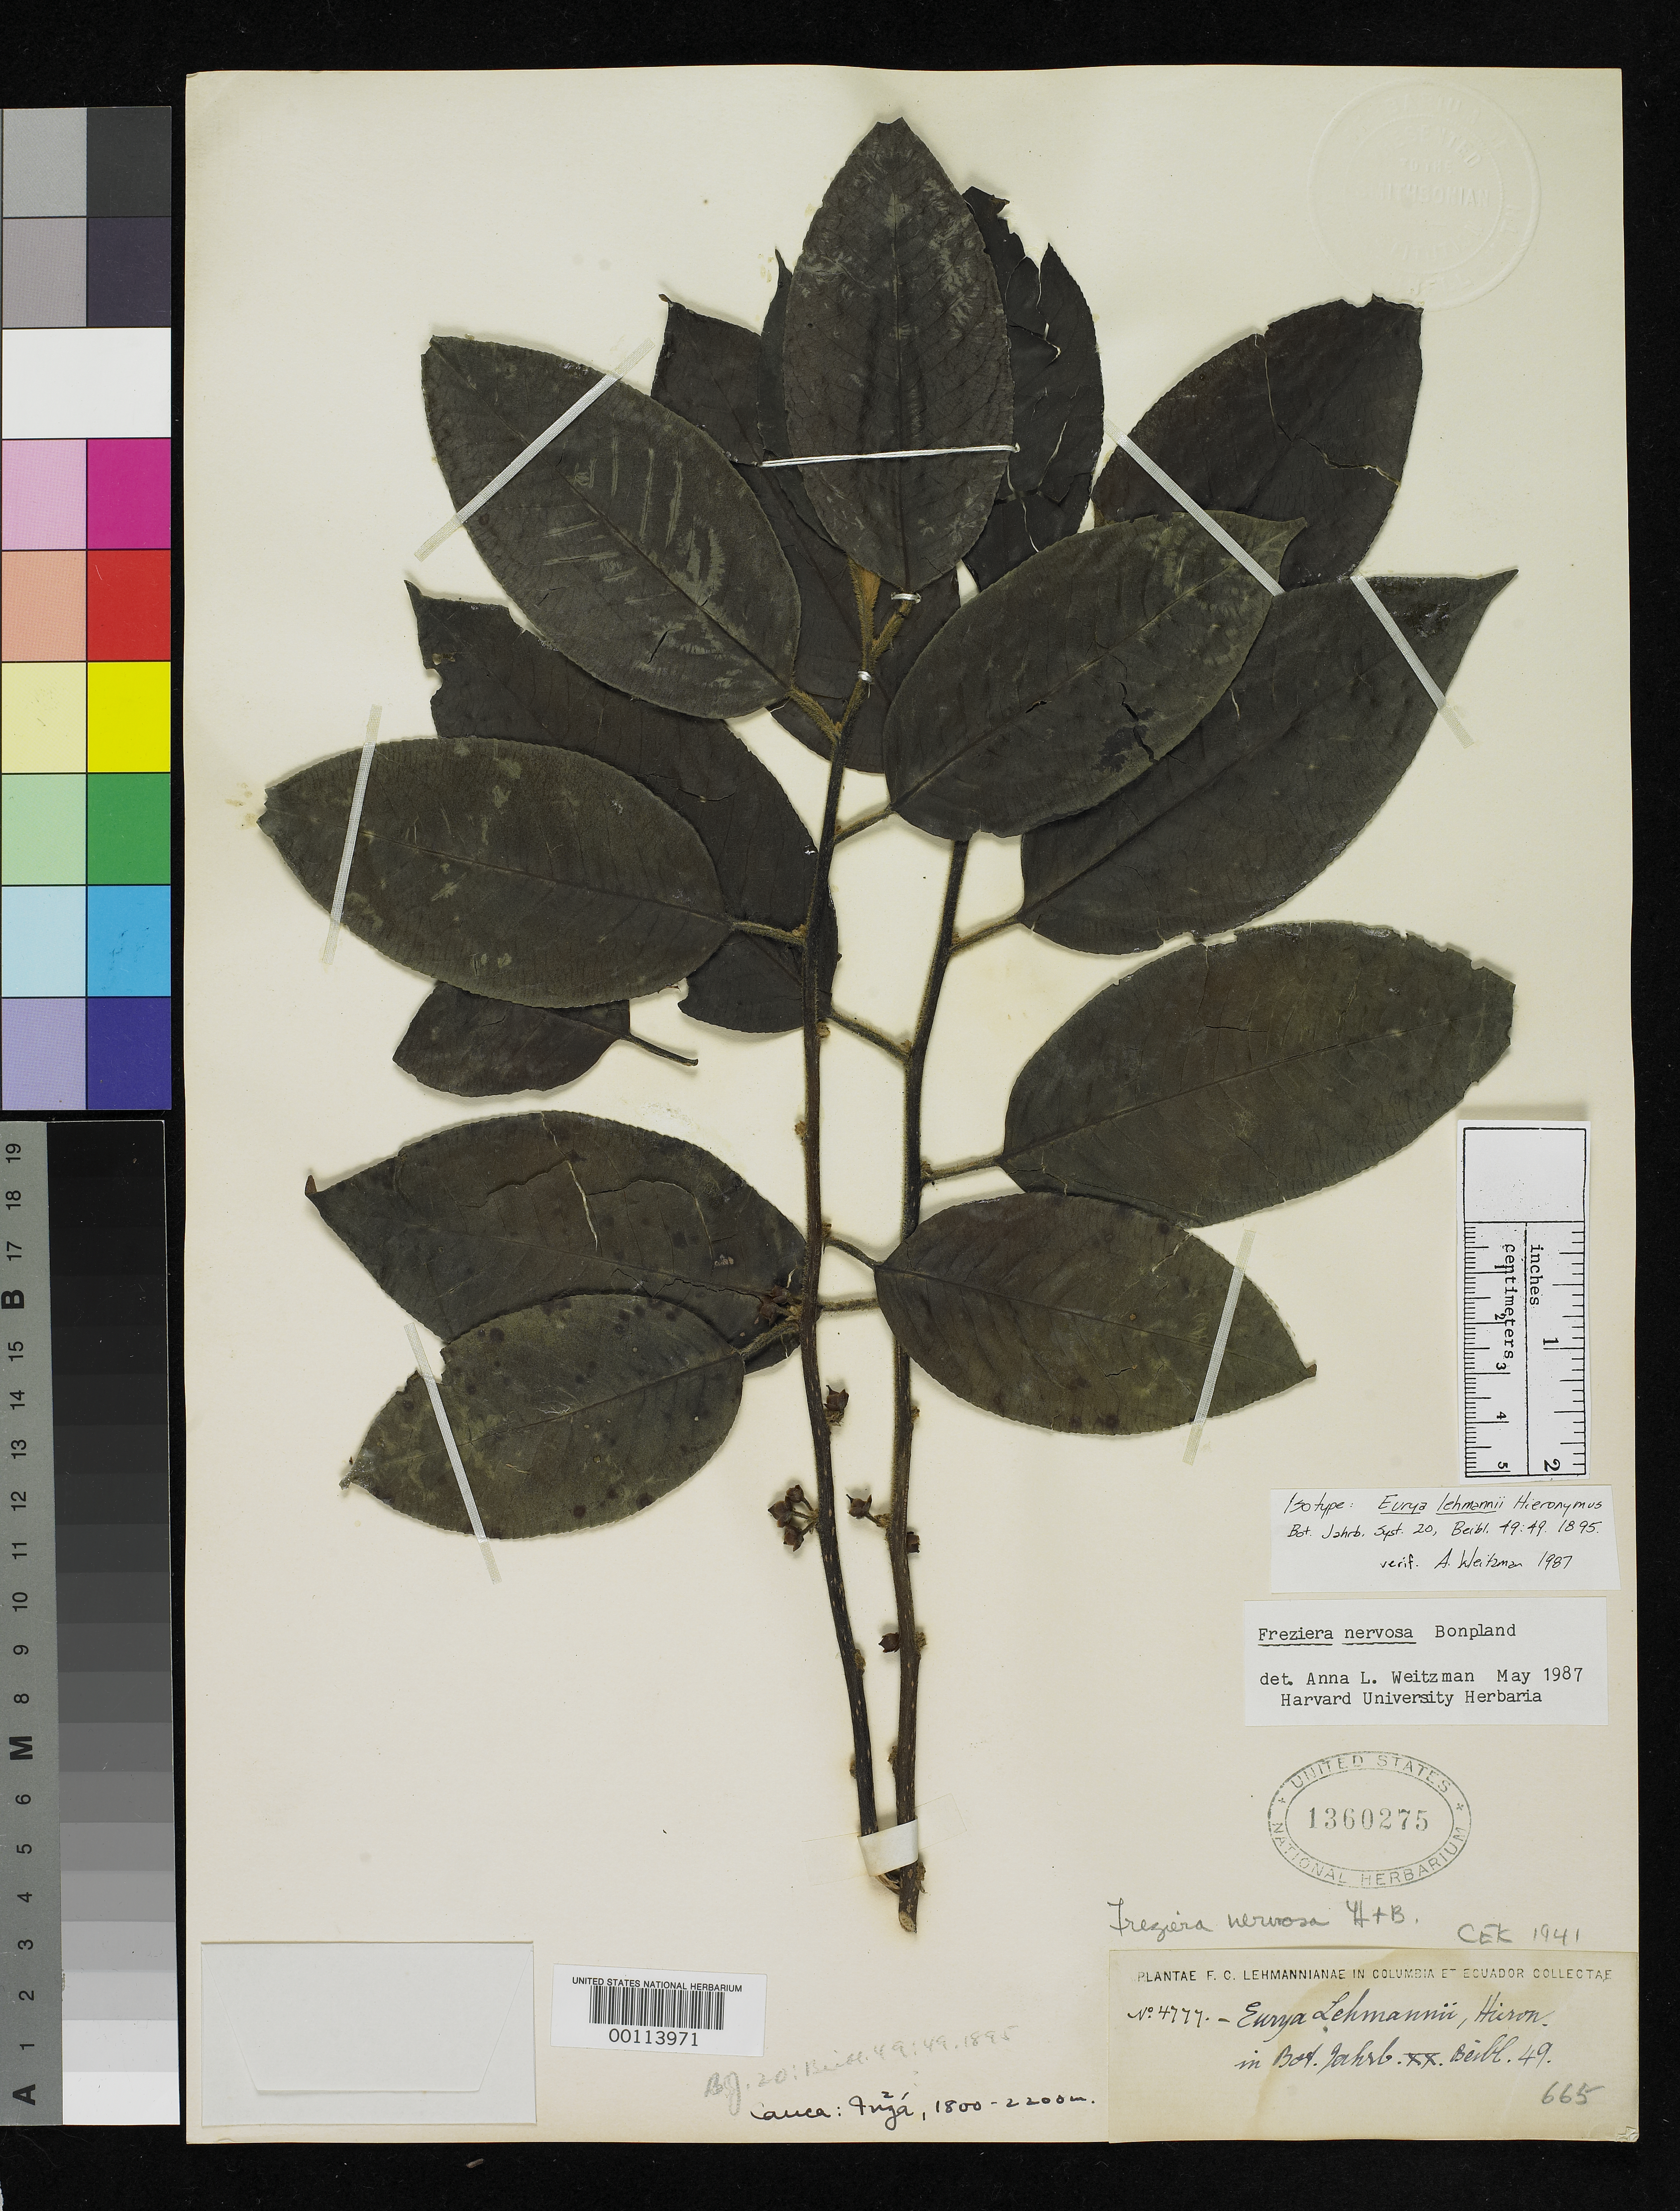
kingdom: Plantae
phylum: Tracheophyta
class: Magnoliopsida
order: Ericales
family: Pentaphylacaceae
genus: Eurya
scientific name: Eurya lehmannii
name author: Hieron.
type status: Isotype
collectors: F. C. Lehmann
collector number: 4777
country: Colombia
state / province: Cauca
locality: Inza.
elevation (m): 1800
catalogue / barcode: US 1360275